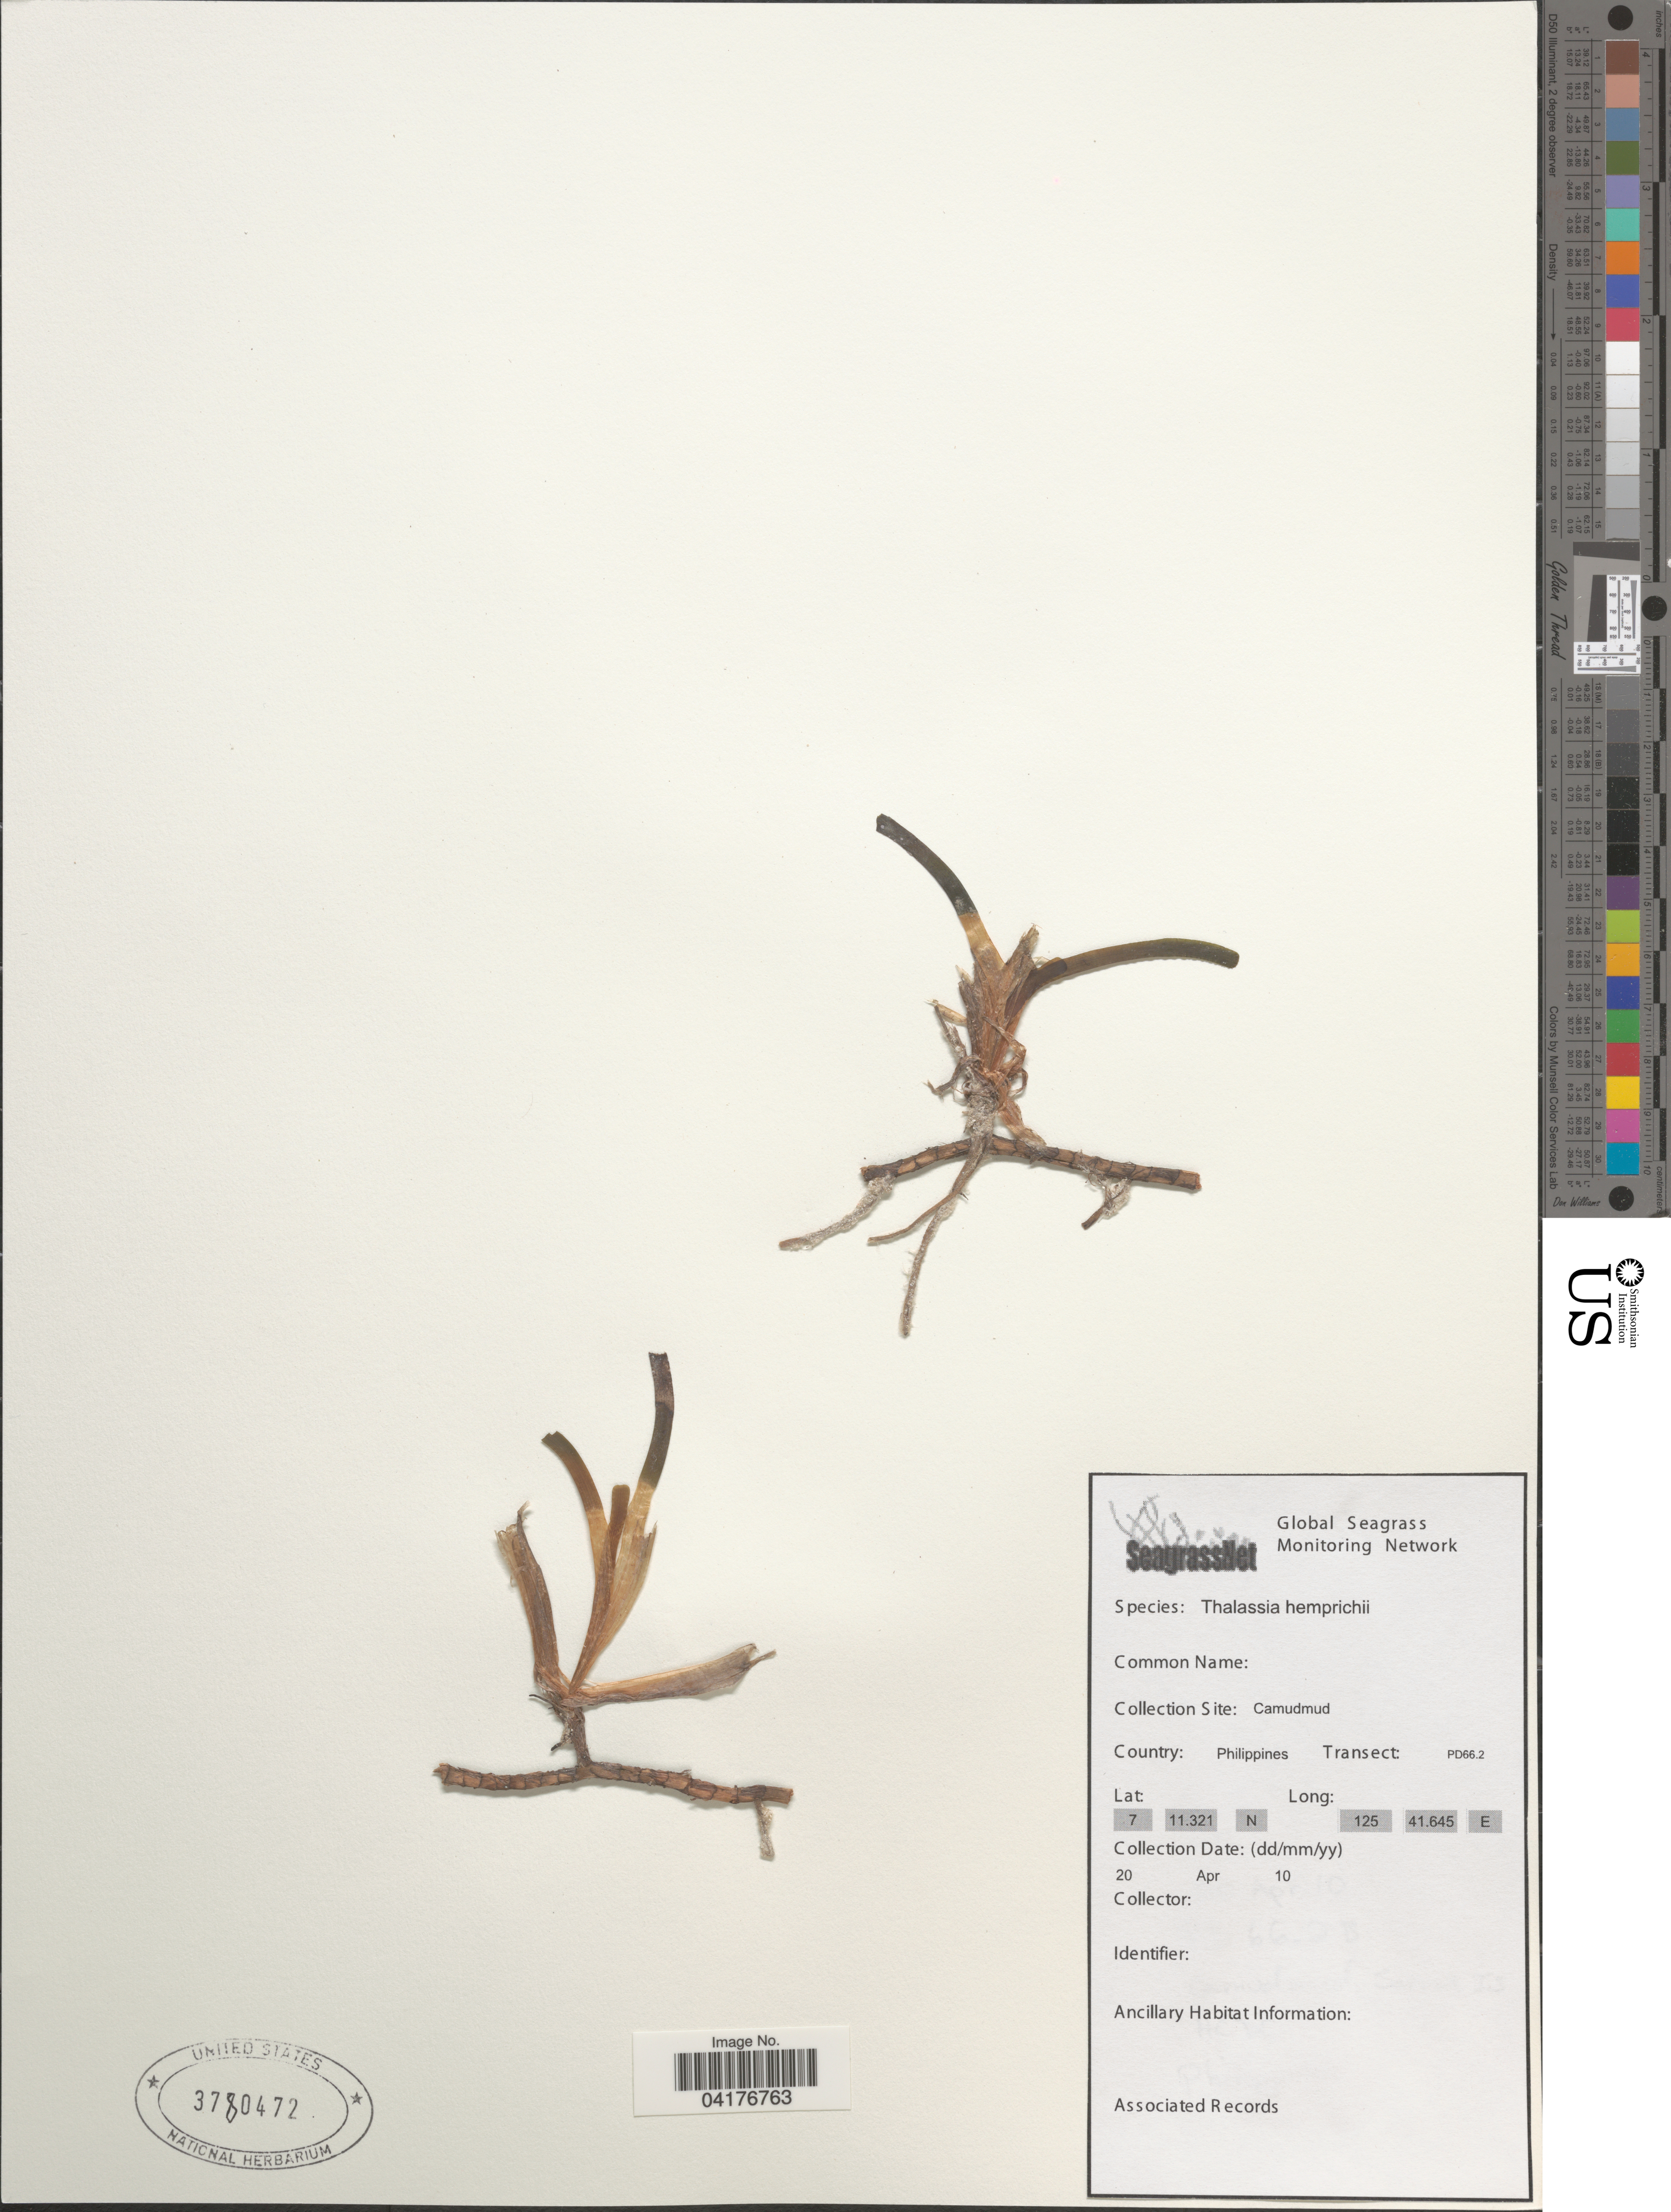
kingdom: Plantae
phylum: Tracheophyta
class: Liliopsida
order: Alismatales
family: Hydrocharitaceae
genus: Enhalus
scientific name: Enhalus acoroides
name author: (L. f.) Royle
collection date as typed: Transcribed d/m/y: 20/4/10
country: Philippines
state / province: Davao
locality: Camudmud. Transect: PD66.2.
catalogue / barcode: US 3780472